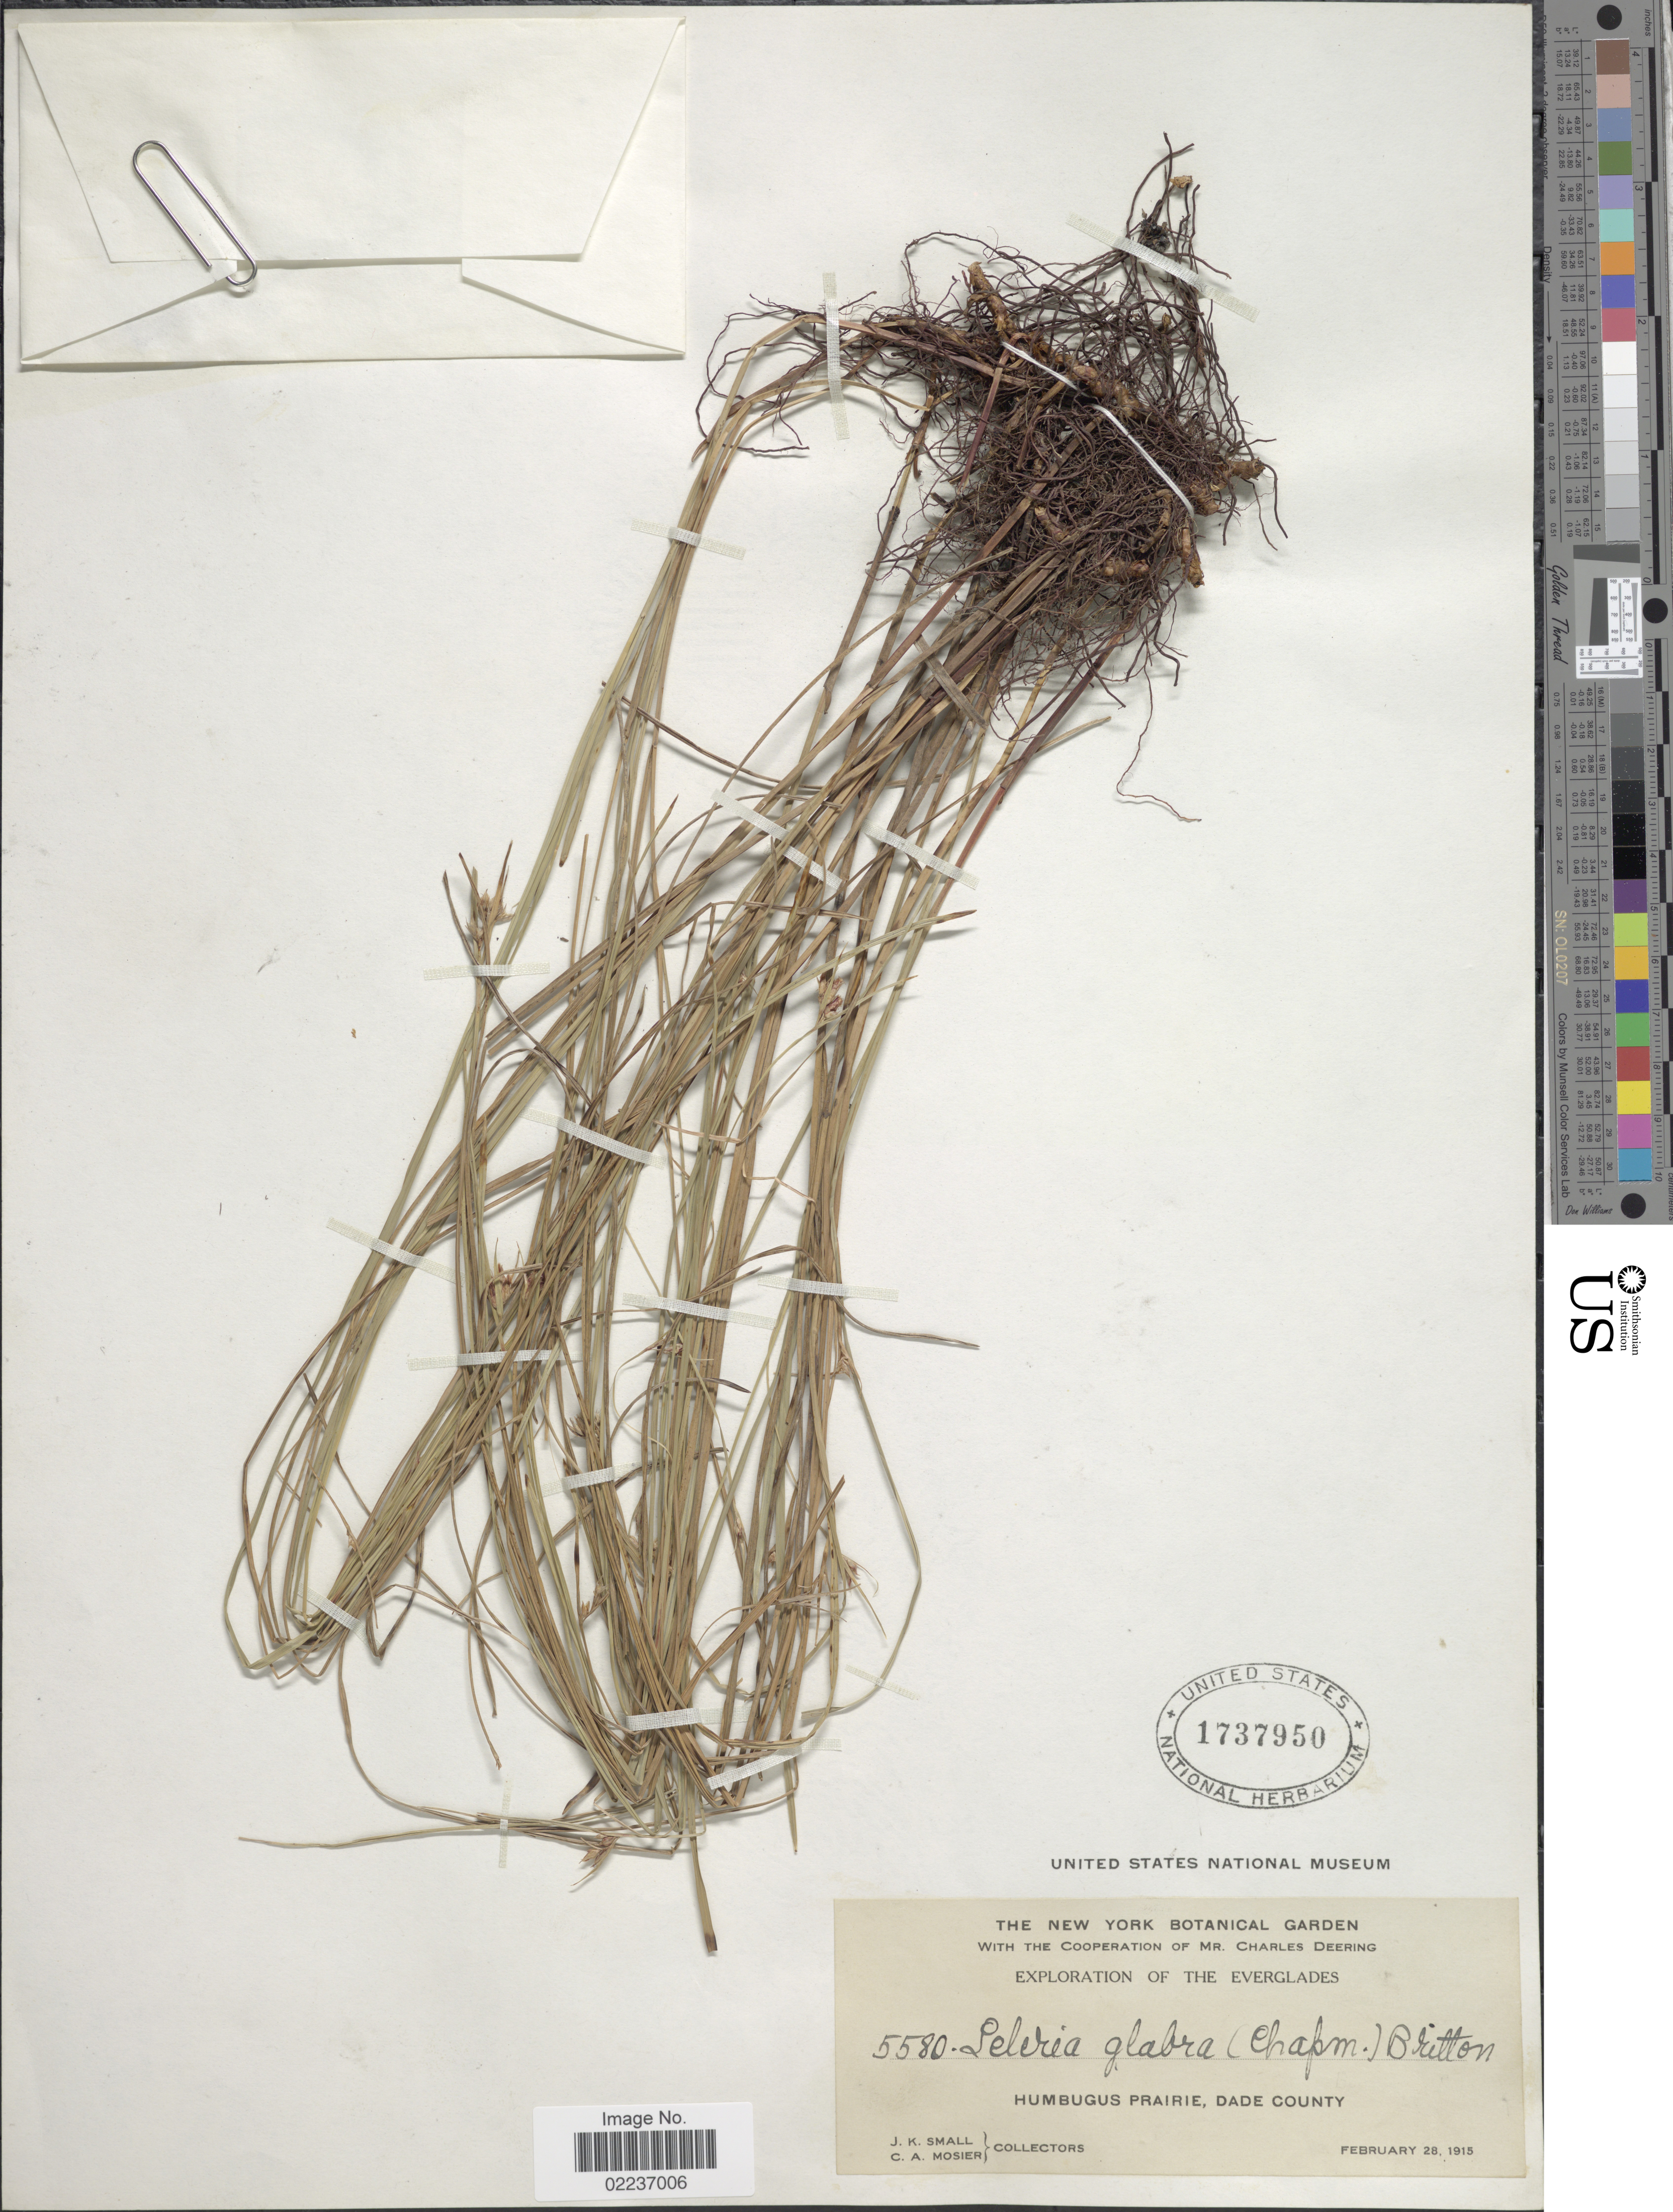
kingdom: Plantae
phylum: Tracheophyta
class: Liliopsida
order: Poales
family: Cyperaceae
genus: Scleria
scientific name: Scleria brittonii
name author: Core ex Small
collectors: J. K. Small & C. A. Mosier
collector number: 5580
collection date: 1915-02-28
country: United States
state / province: Florida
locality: The Everglades, Humbugus Prairie, Dade County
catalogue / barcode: US 1737950